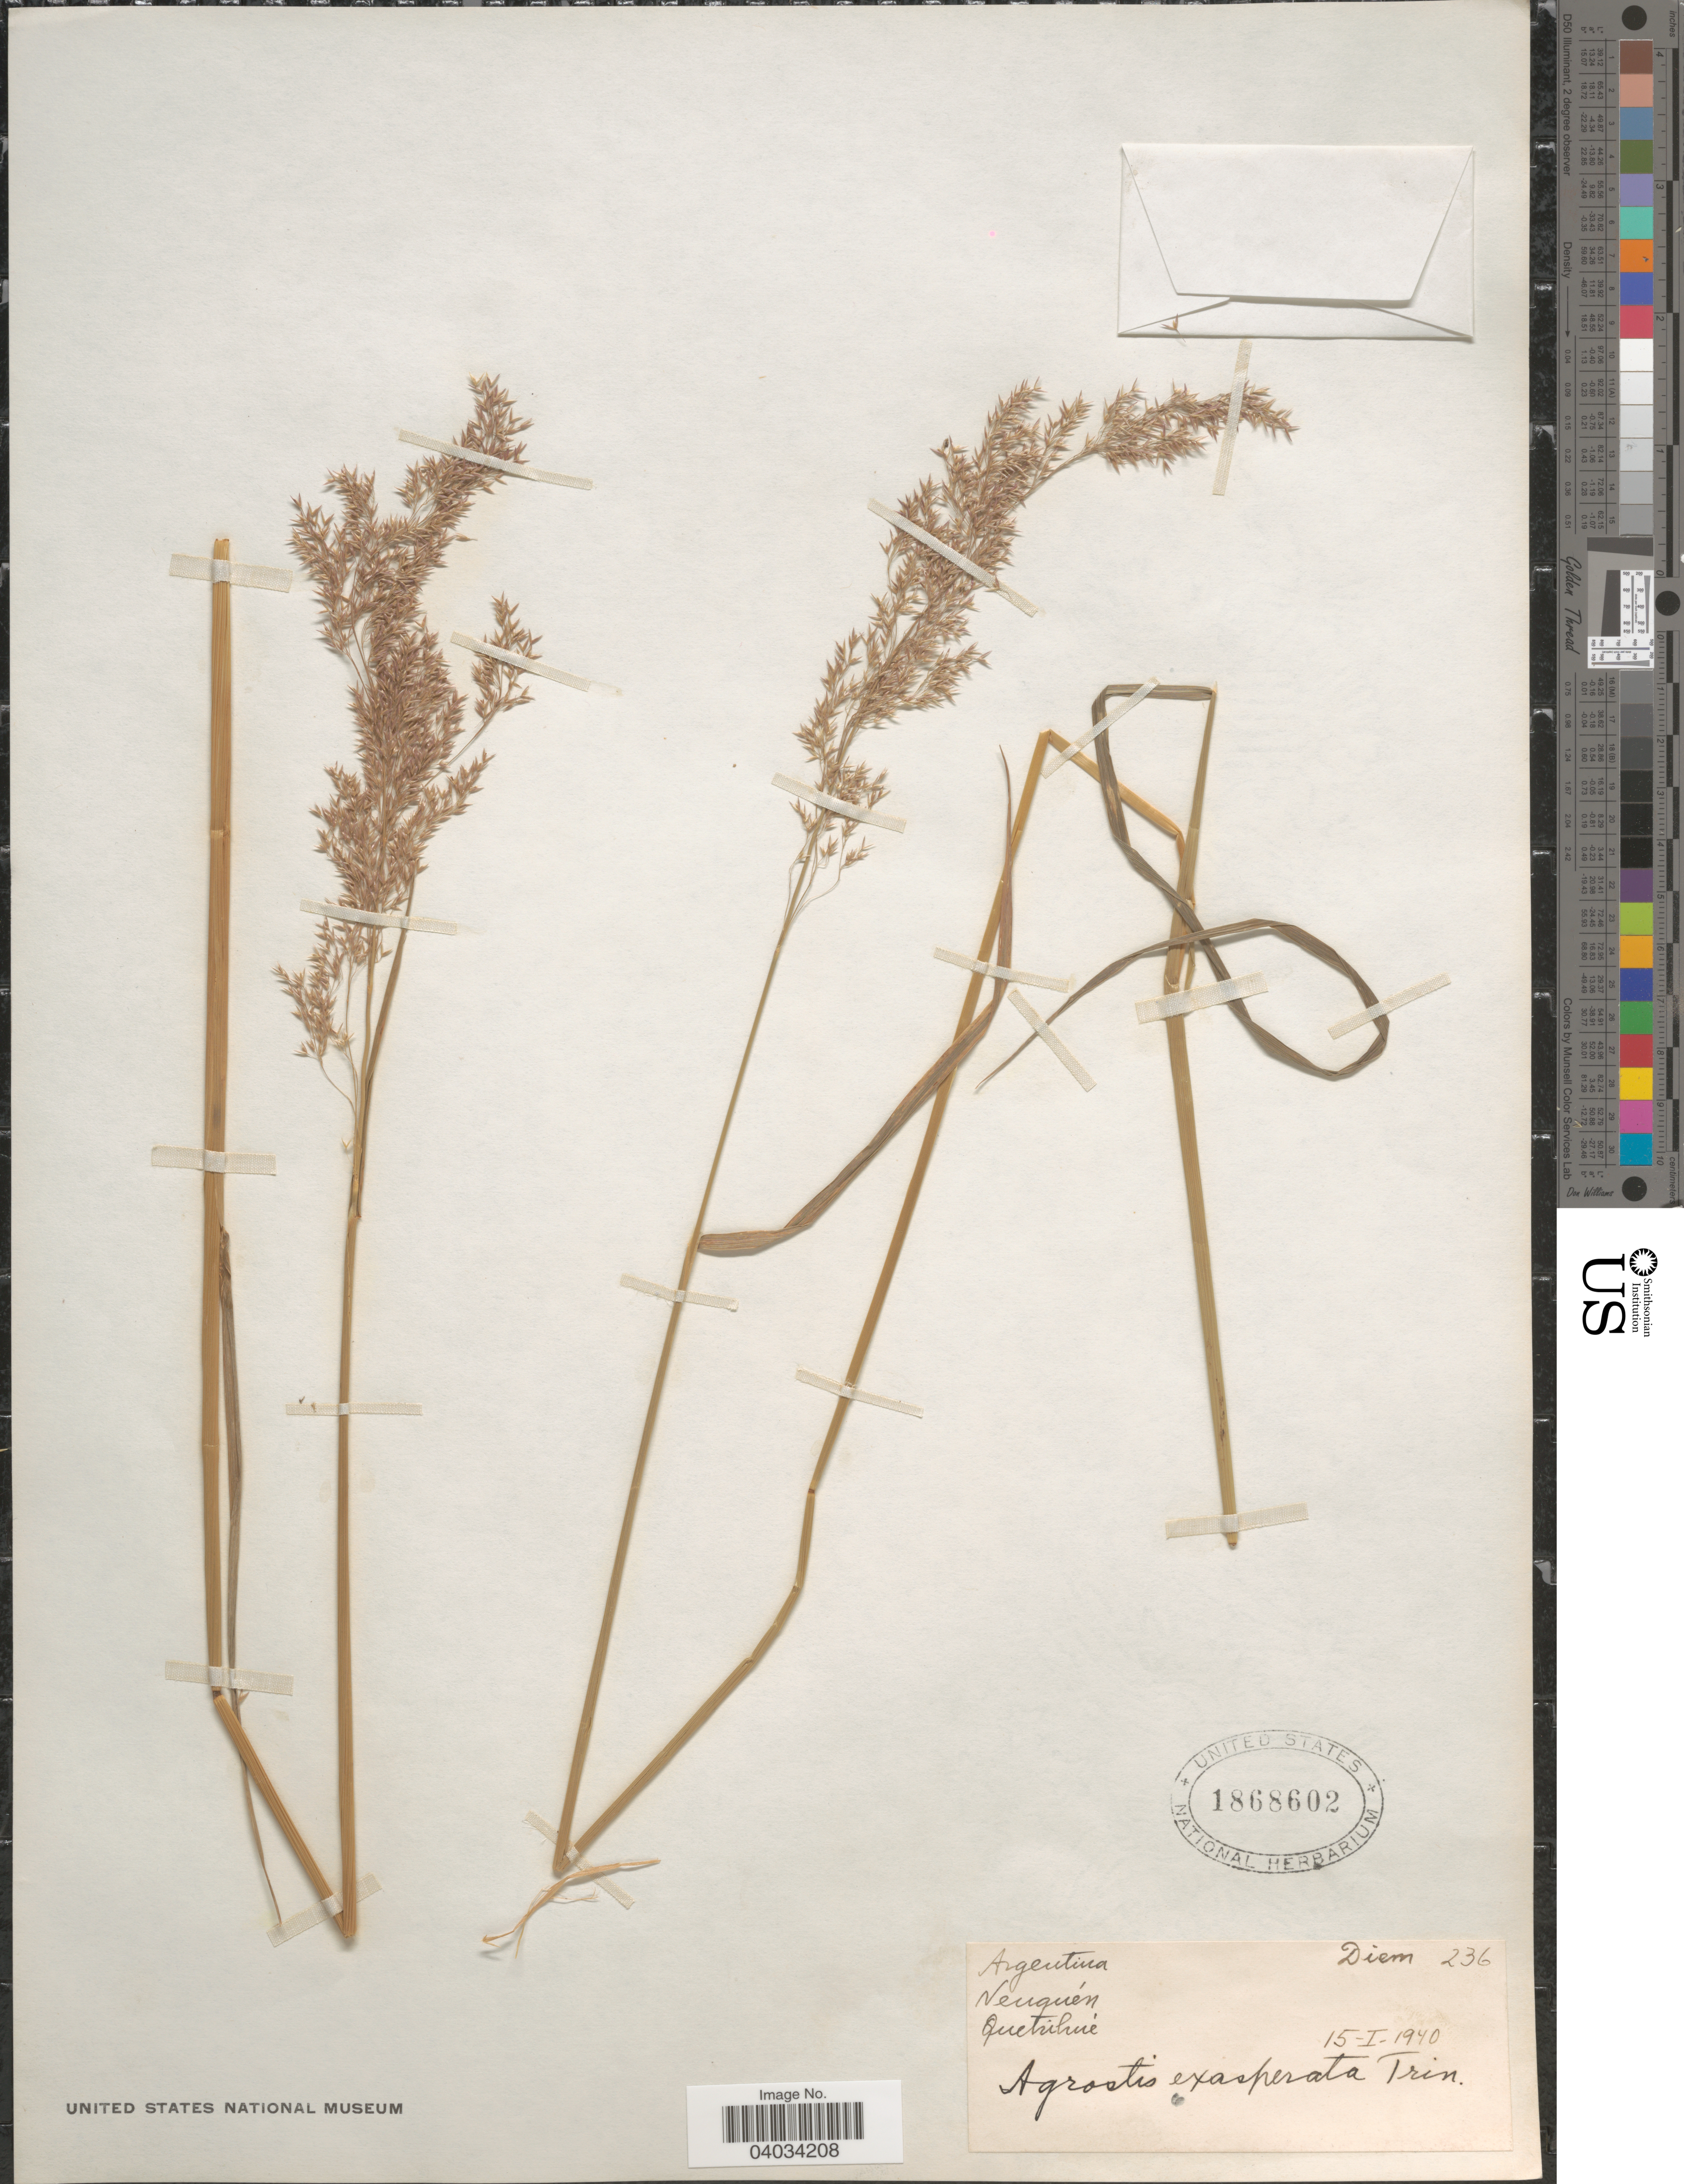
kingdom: Plantae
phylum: Tracheophyta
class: Liliopsida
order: Poales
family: Poaceae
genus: Polypogon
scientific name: Polypogon exasperatus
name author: (Trin.) Renvoize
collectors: Diem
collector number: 236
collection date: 1940-01-15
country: Argentina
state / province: Neuquen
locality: Quetrihué.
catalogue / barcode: US 1868602